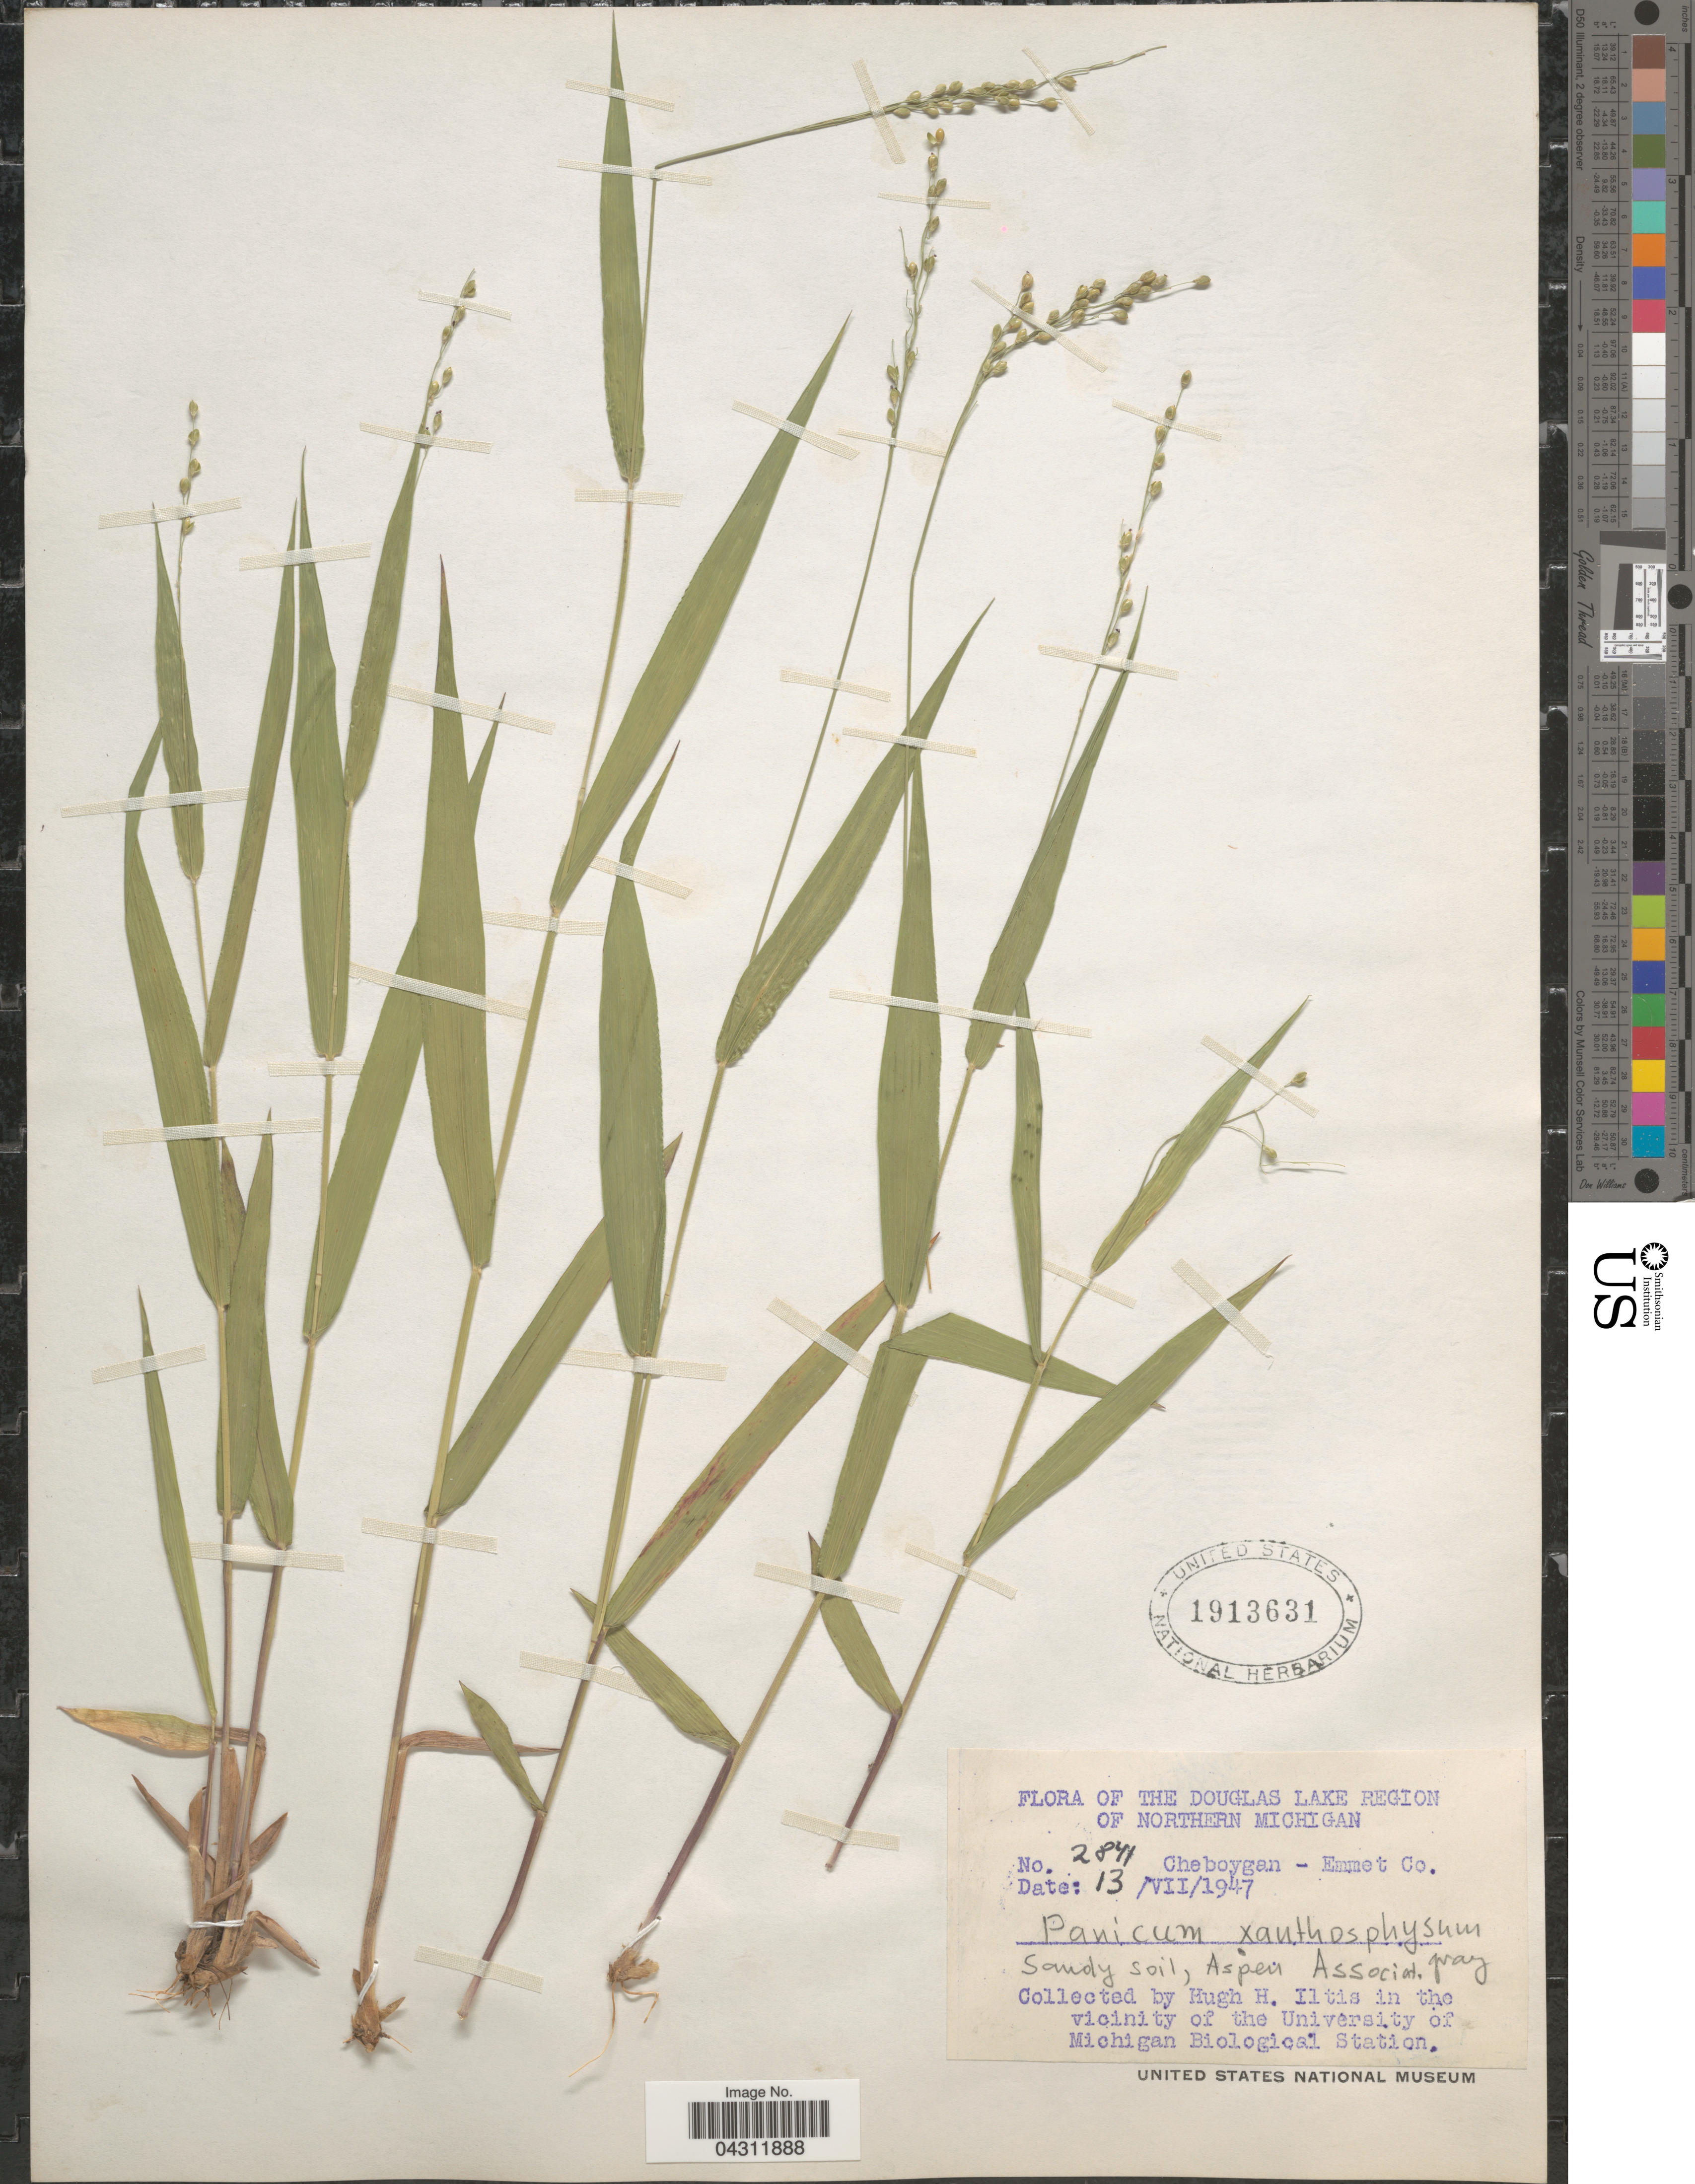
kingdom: Plantae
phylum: Tracheophyta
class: Liliopsida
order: Poales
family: Poaceae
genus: Dichanthelium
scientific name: Dichanthelium xanthophysum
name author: (A. Gray) Freckmann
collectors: H. H. Iltis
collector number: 2841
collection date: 1947-07-13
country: United States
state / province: Michigan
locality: Douglas Lake Region of Northern Michigan. Cheboygan- Emmet Co. In the vicinity of the University of Michigan Biological Station.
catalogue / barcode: US 1913631